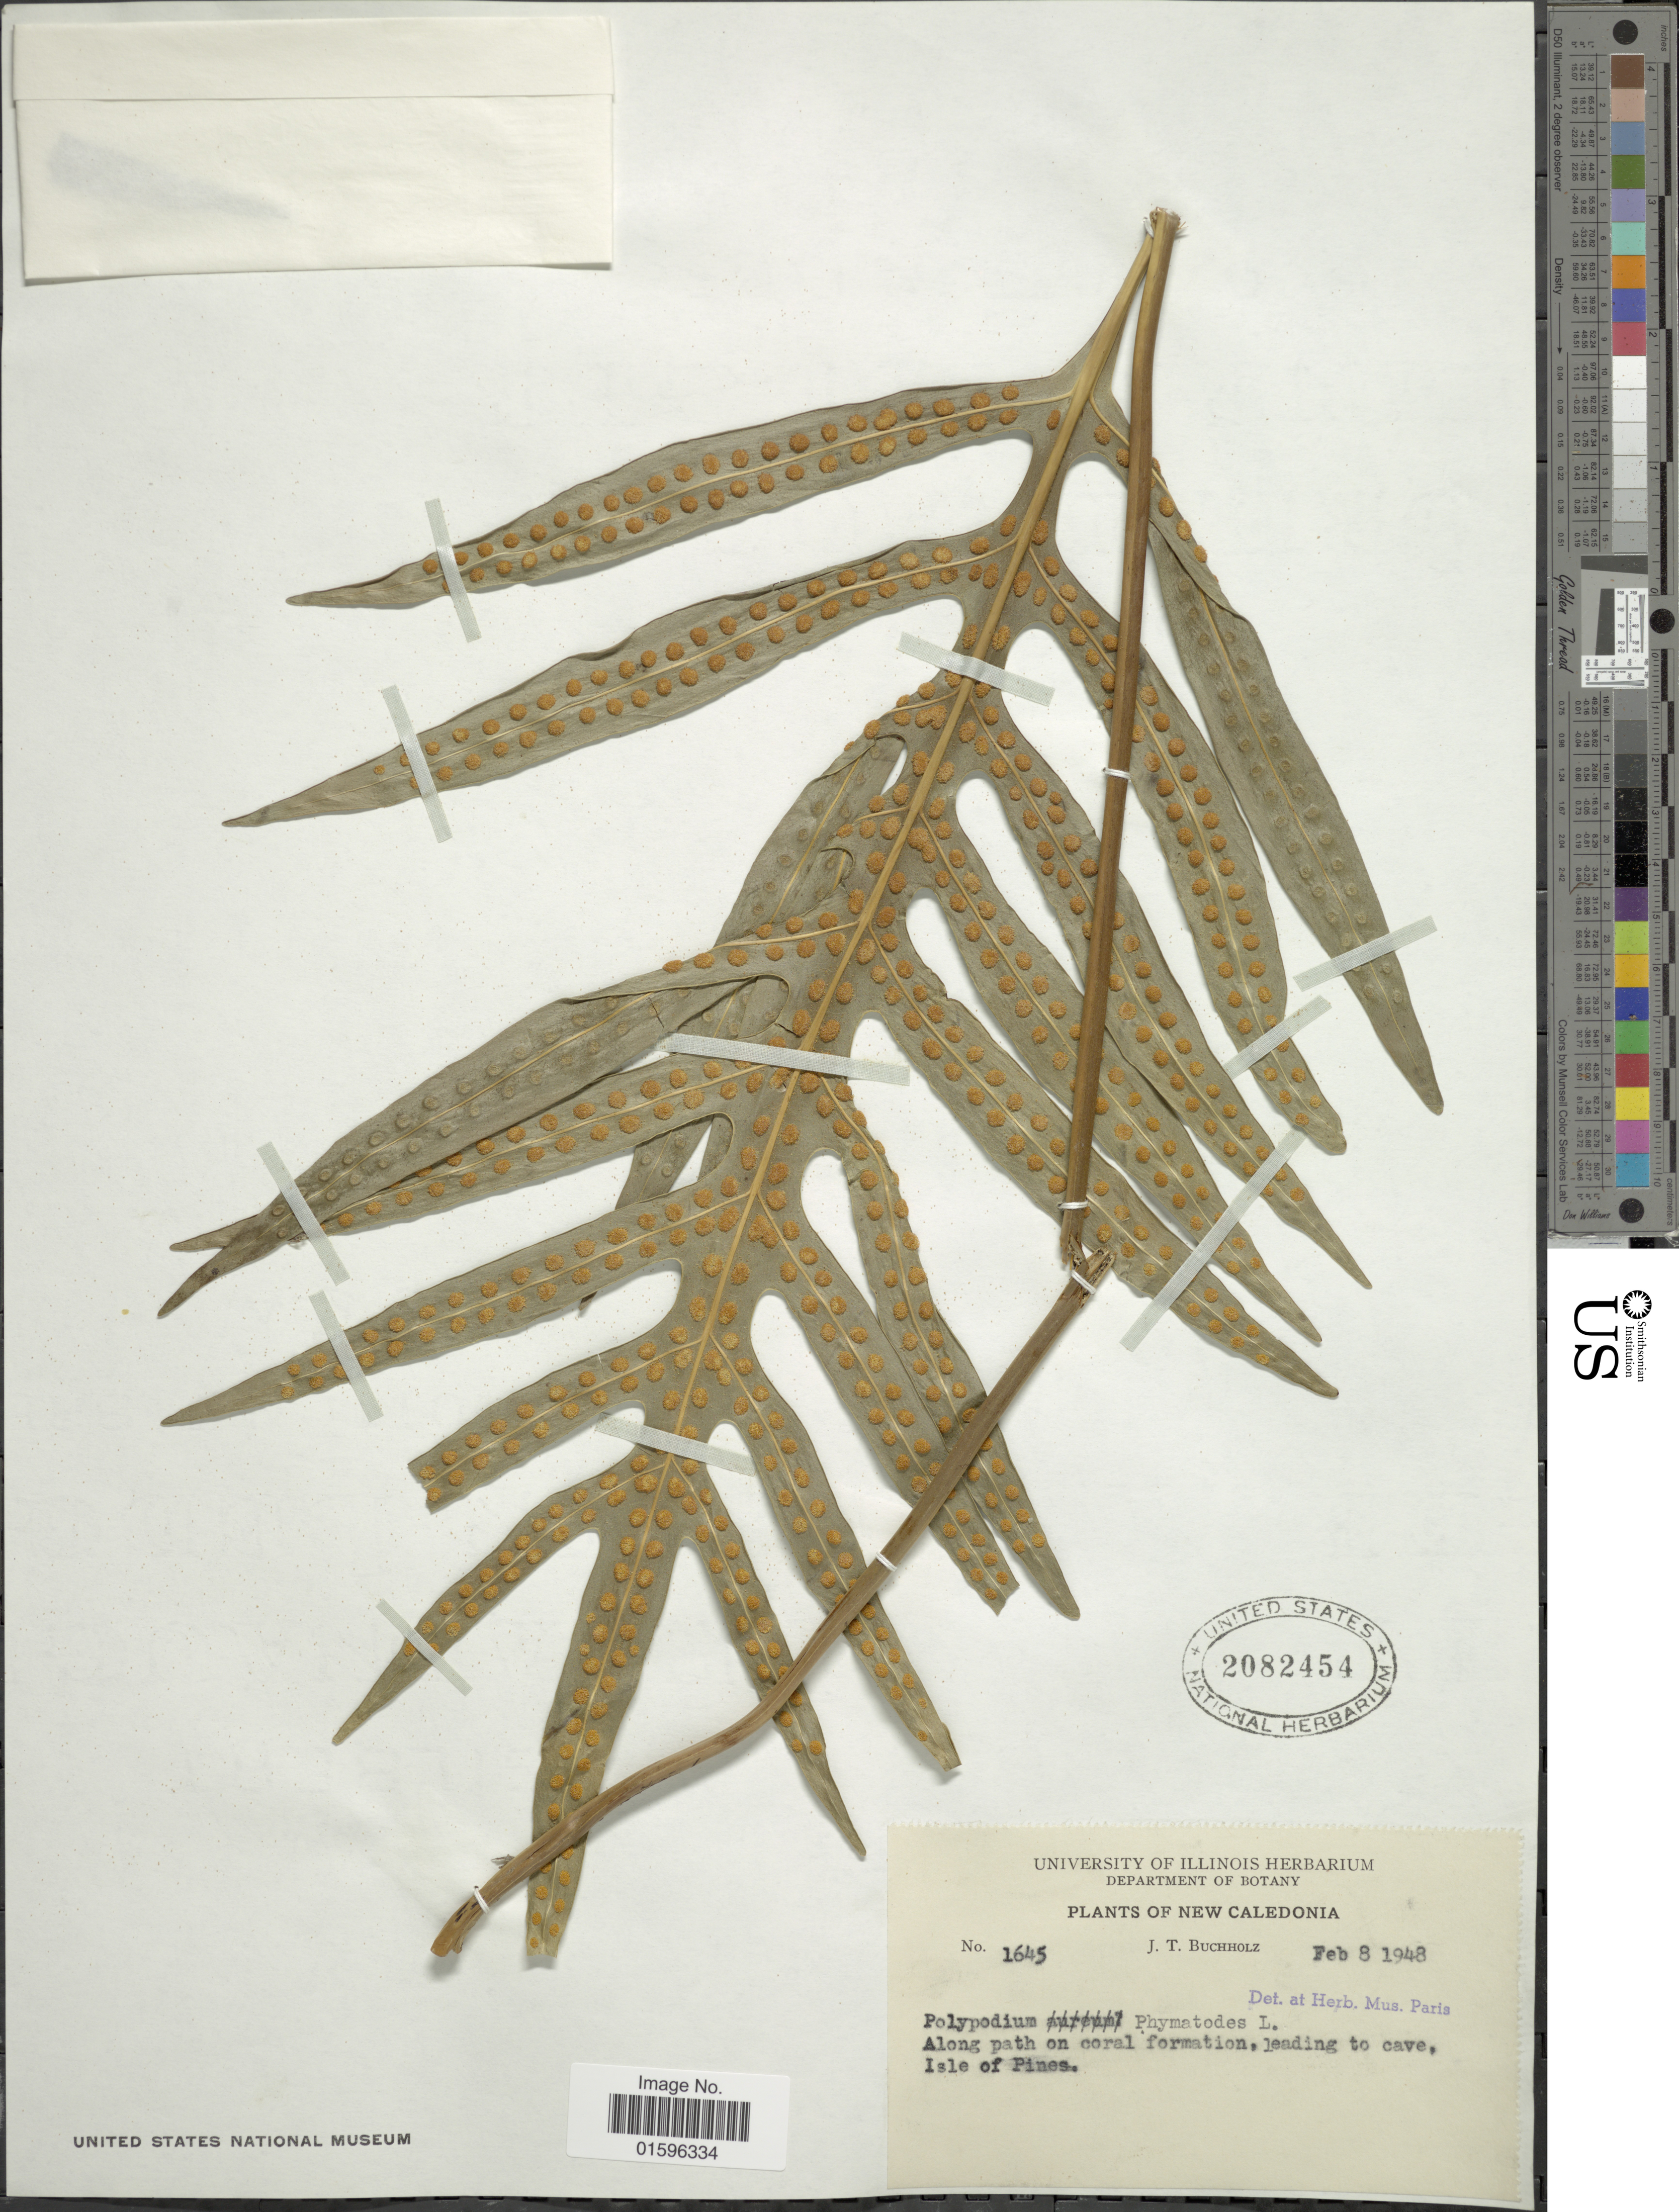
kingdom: Plantae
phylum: Tracheophyta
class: Polypodiopsida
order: Polypodiales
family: Polypodiaceae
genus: Polypodium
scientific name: Polypodium scolopendria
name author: Burm. f.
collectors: J. T. Buchholz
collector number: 1645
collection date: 1948-02-08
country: New Caledonia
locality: New Caledonia, along path on coral formation, leading to cave, Isle of Pines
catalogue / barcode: US 2082454